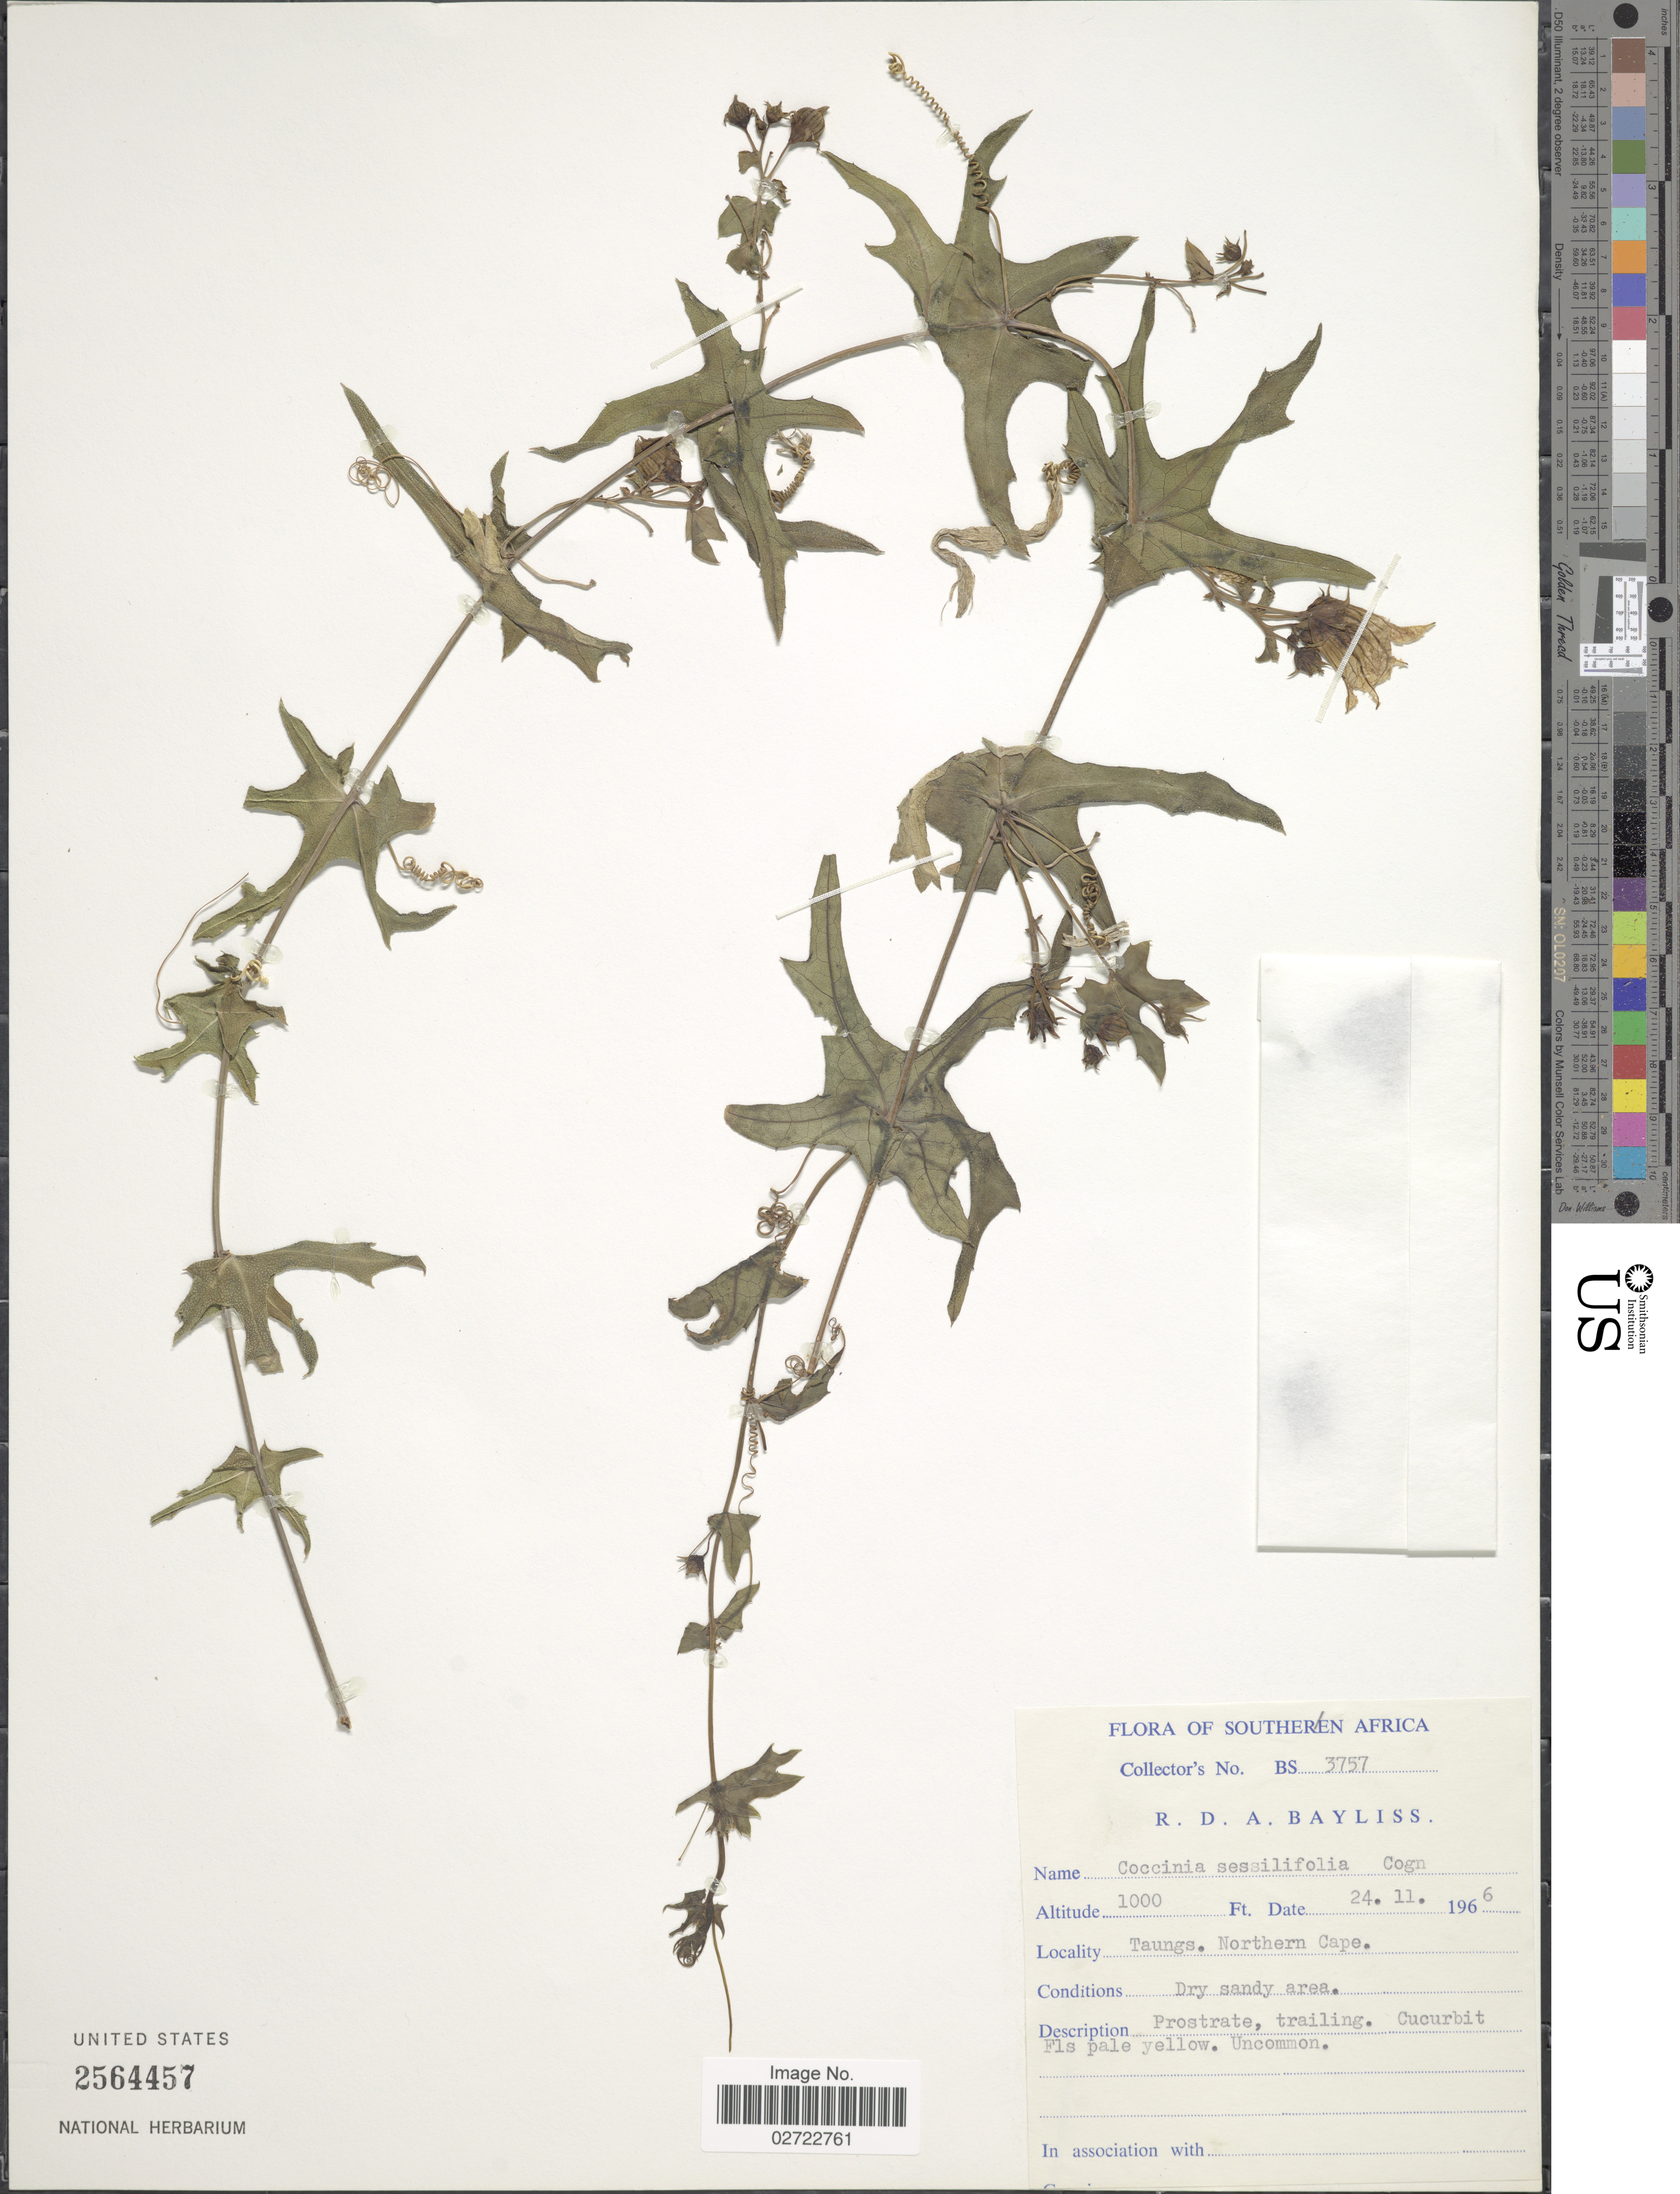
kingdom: Plantae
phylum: Tracheophyta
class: Magnoliopsida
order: Cucurbitales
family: Cucurbitaceae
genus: Coccinia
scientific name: Coccinia sessilifolia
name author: (Sond.) Cogn.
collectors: R. Bayliss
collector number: BS 3757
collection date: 1966-11-24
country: South Africa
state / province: Northern Cape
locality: Southeren Africa. Taungs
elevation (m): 305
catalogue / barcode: US 2564457